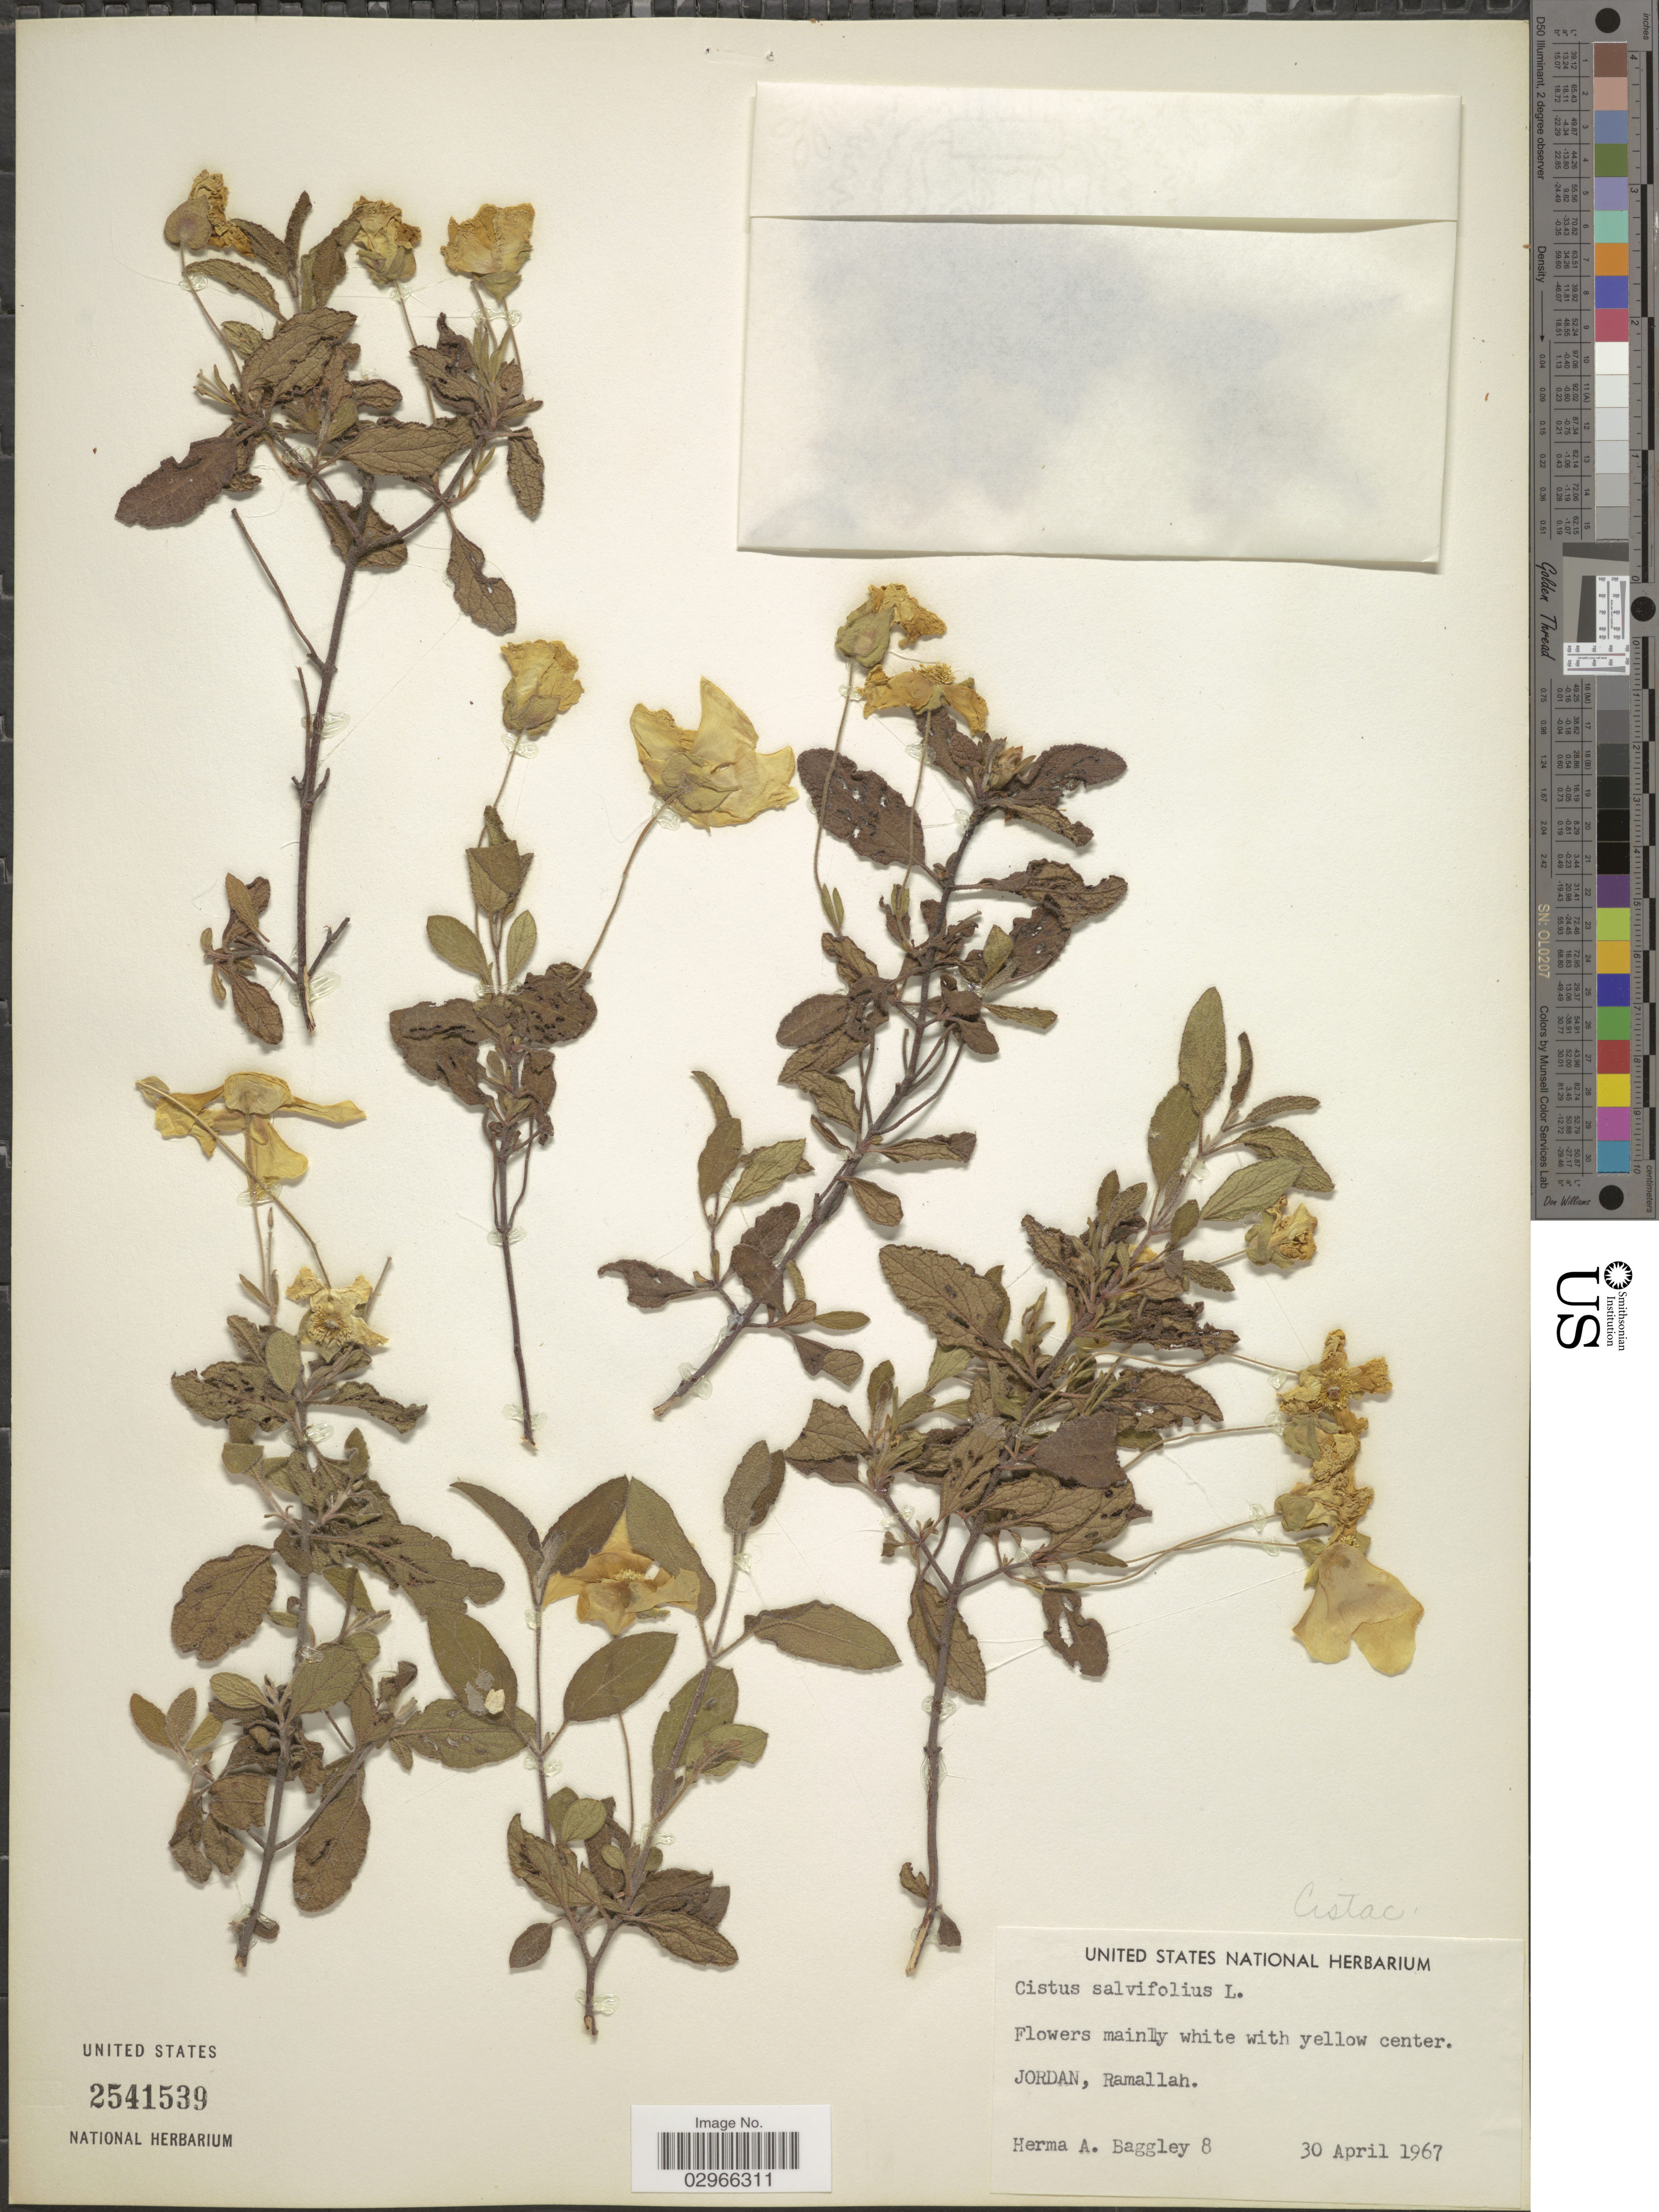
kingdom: Plantae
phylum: Tracheophyta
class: Magnoliopsida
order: Malvales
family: Cistaceae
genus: Cistus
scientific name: Cistus salviifolius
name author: L.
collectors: H. Baggley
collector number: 8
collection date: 1967-04-30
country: Jordan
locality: Ramallah.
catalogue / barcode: US 2541539